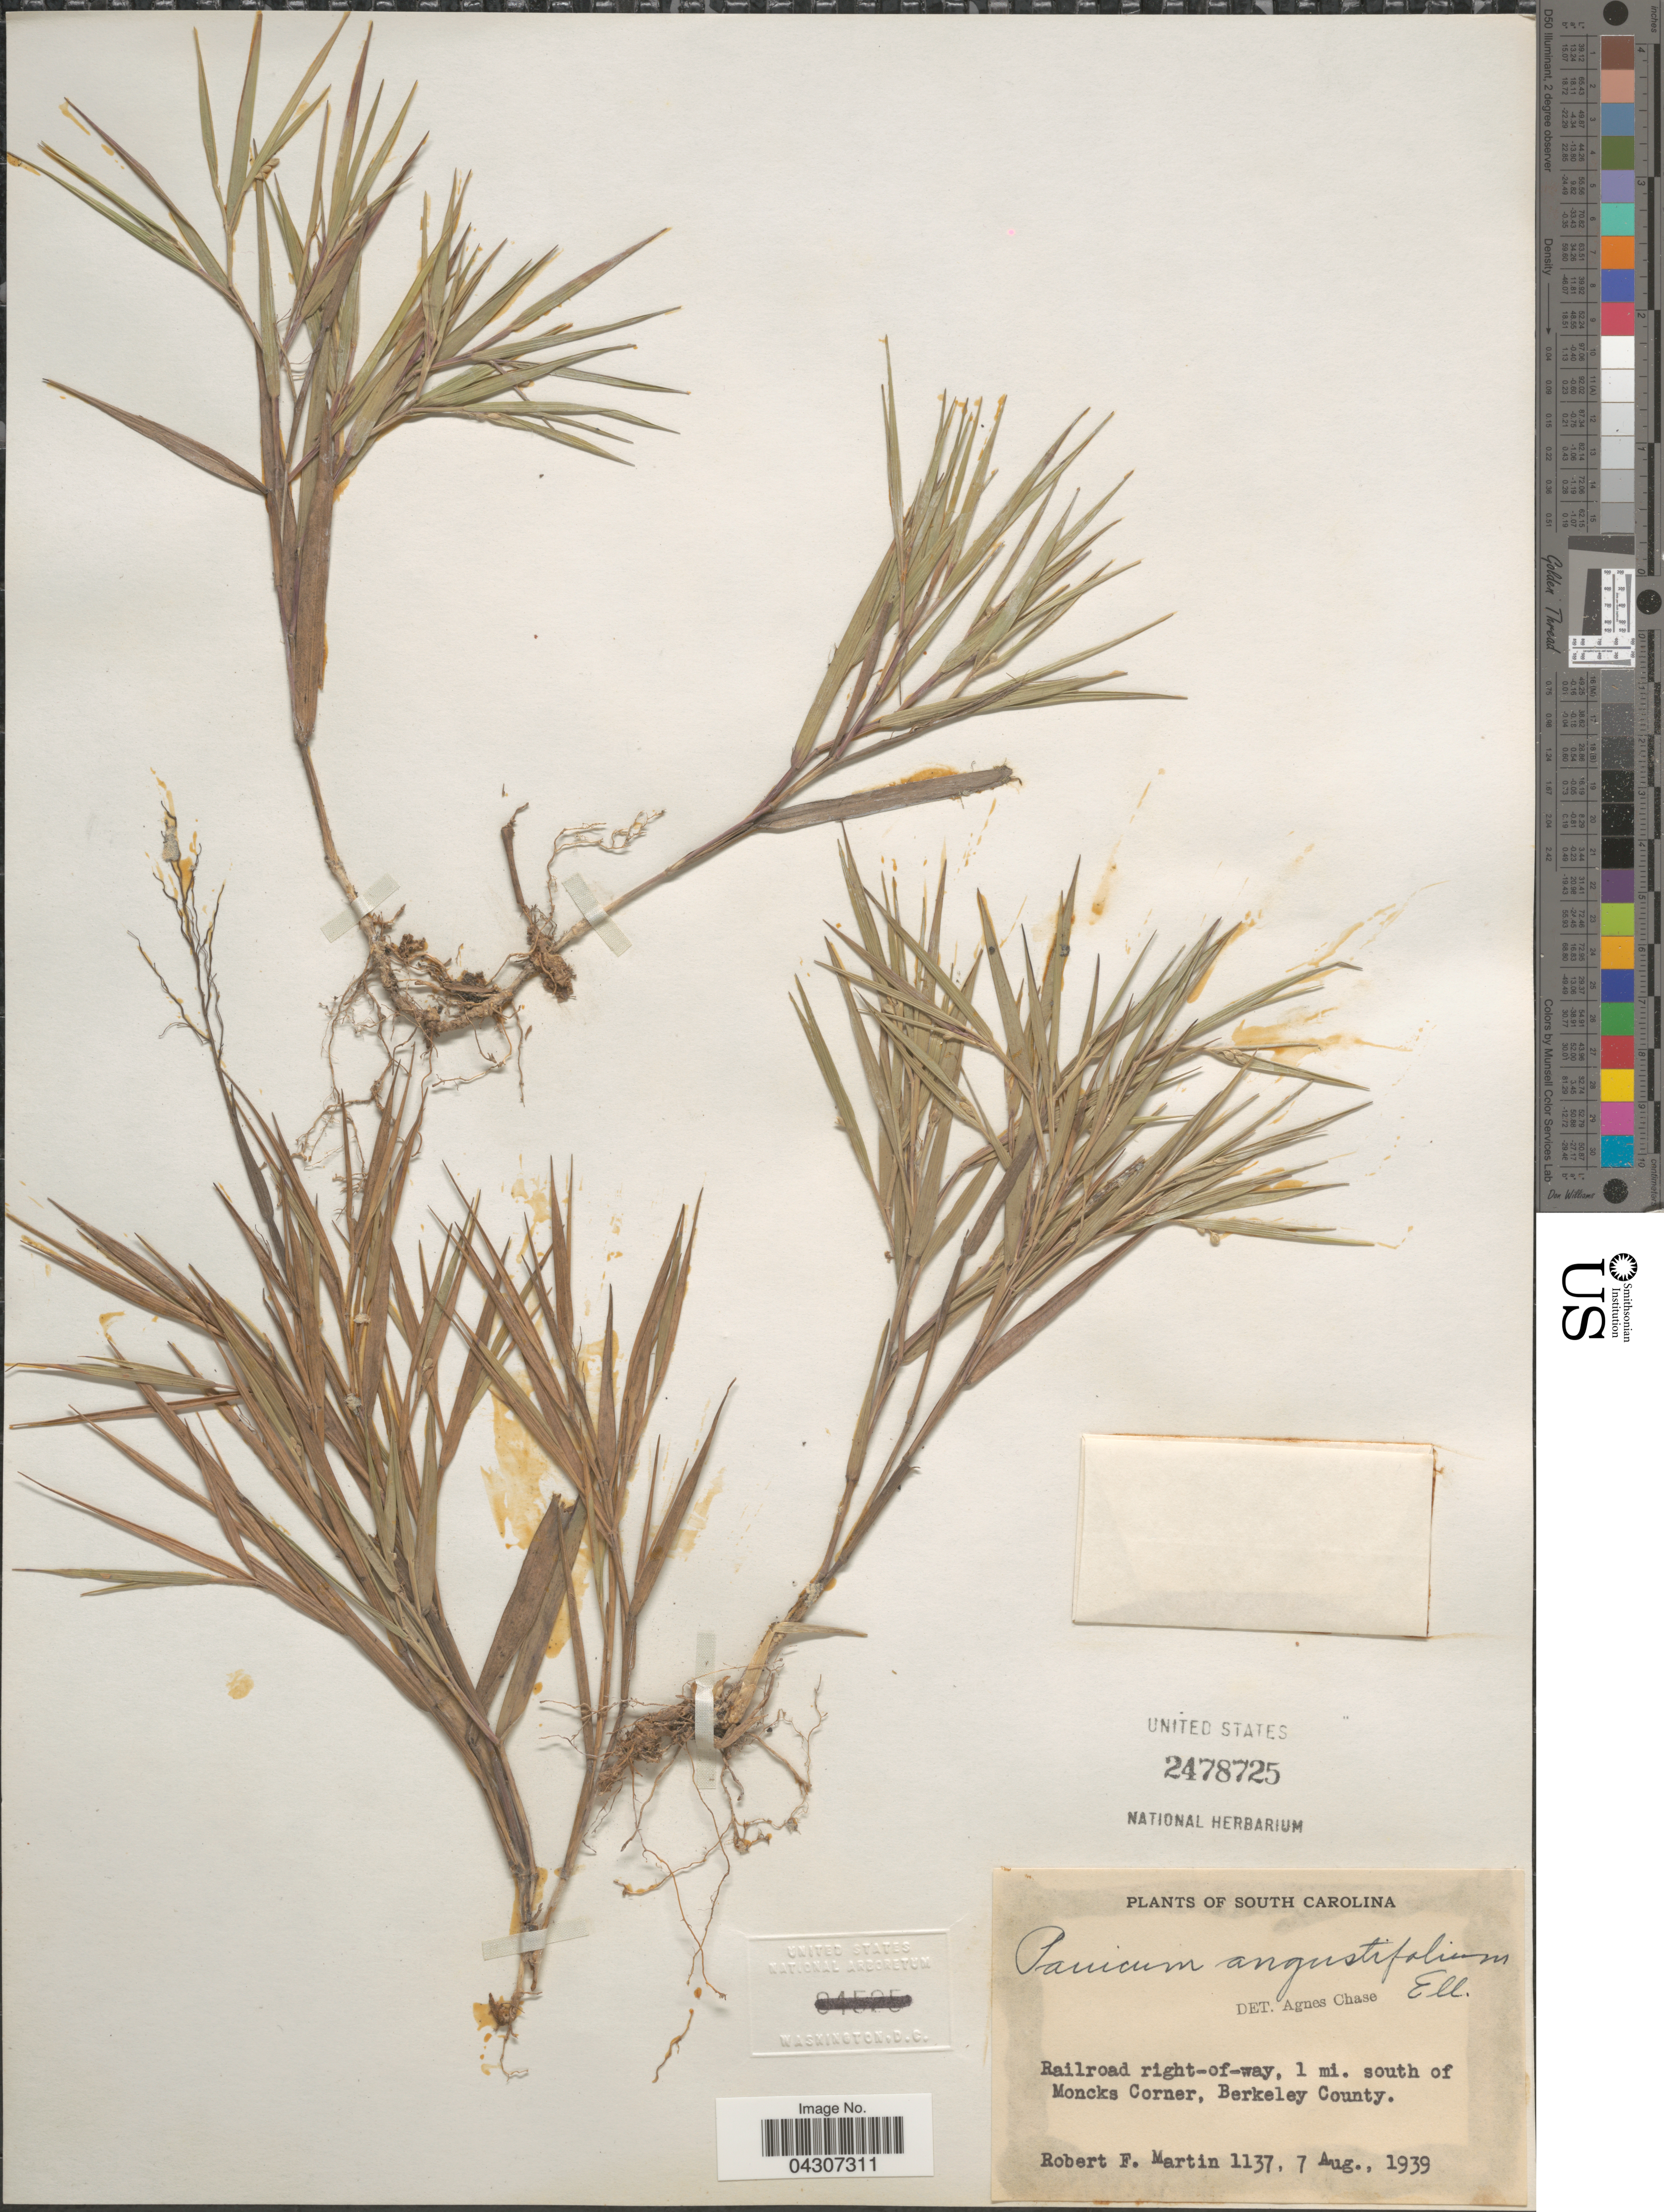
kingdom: Plantae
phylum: Tracheophyta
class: Liliopsida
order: Poales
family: Poaceae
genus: Dichanthelium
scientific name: Dichanthelium aciculare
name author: (Desv. ex Poir.) Gould & C.A. Clark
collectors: R. F. Martin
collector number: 1137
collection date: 1939-08-07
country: United States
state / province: South Carolina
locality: Railroad right-of-way, 1 mi. south of Moncks Corner, Berkeley County.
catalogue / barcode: US 2478725